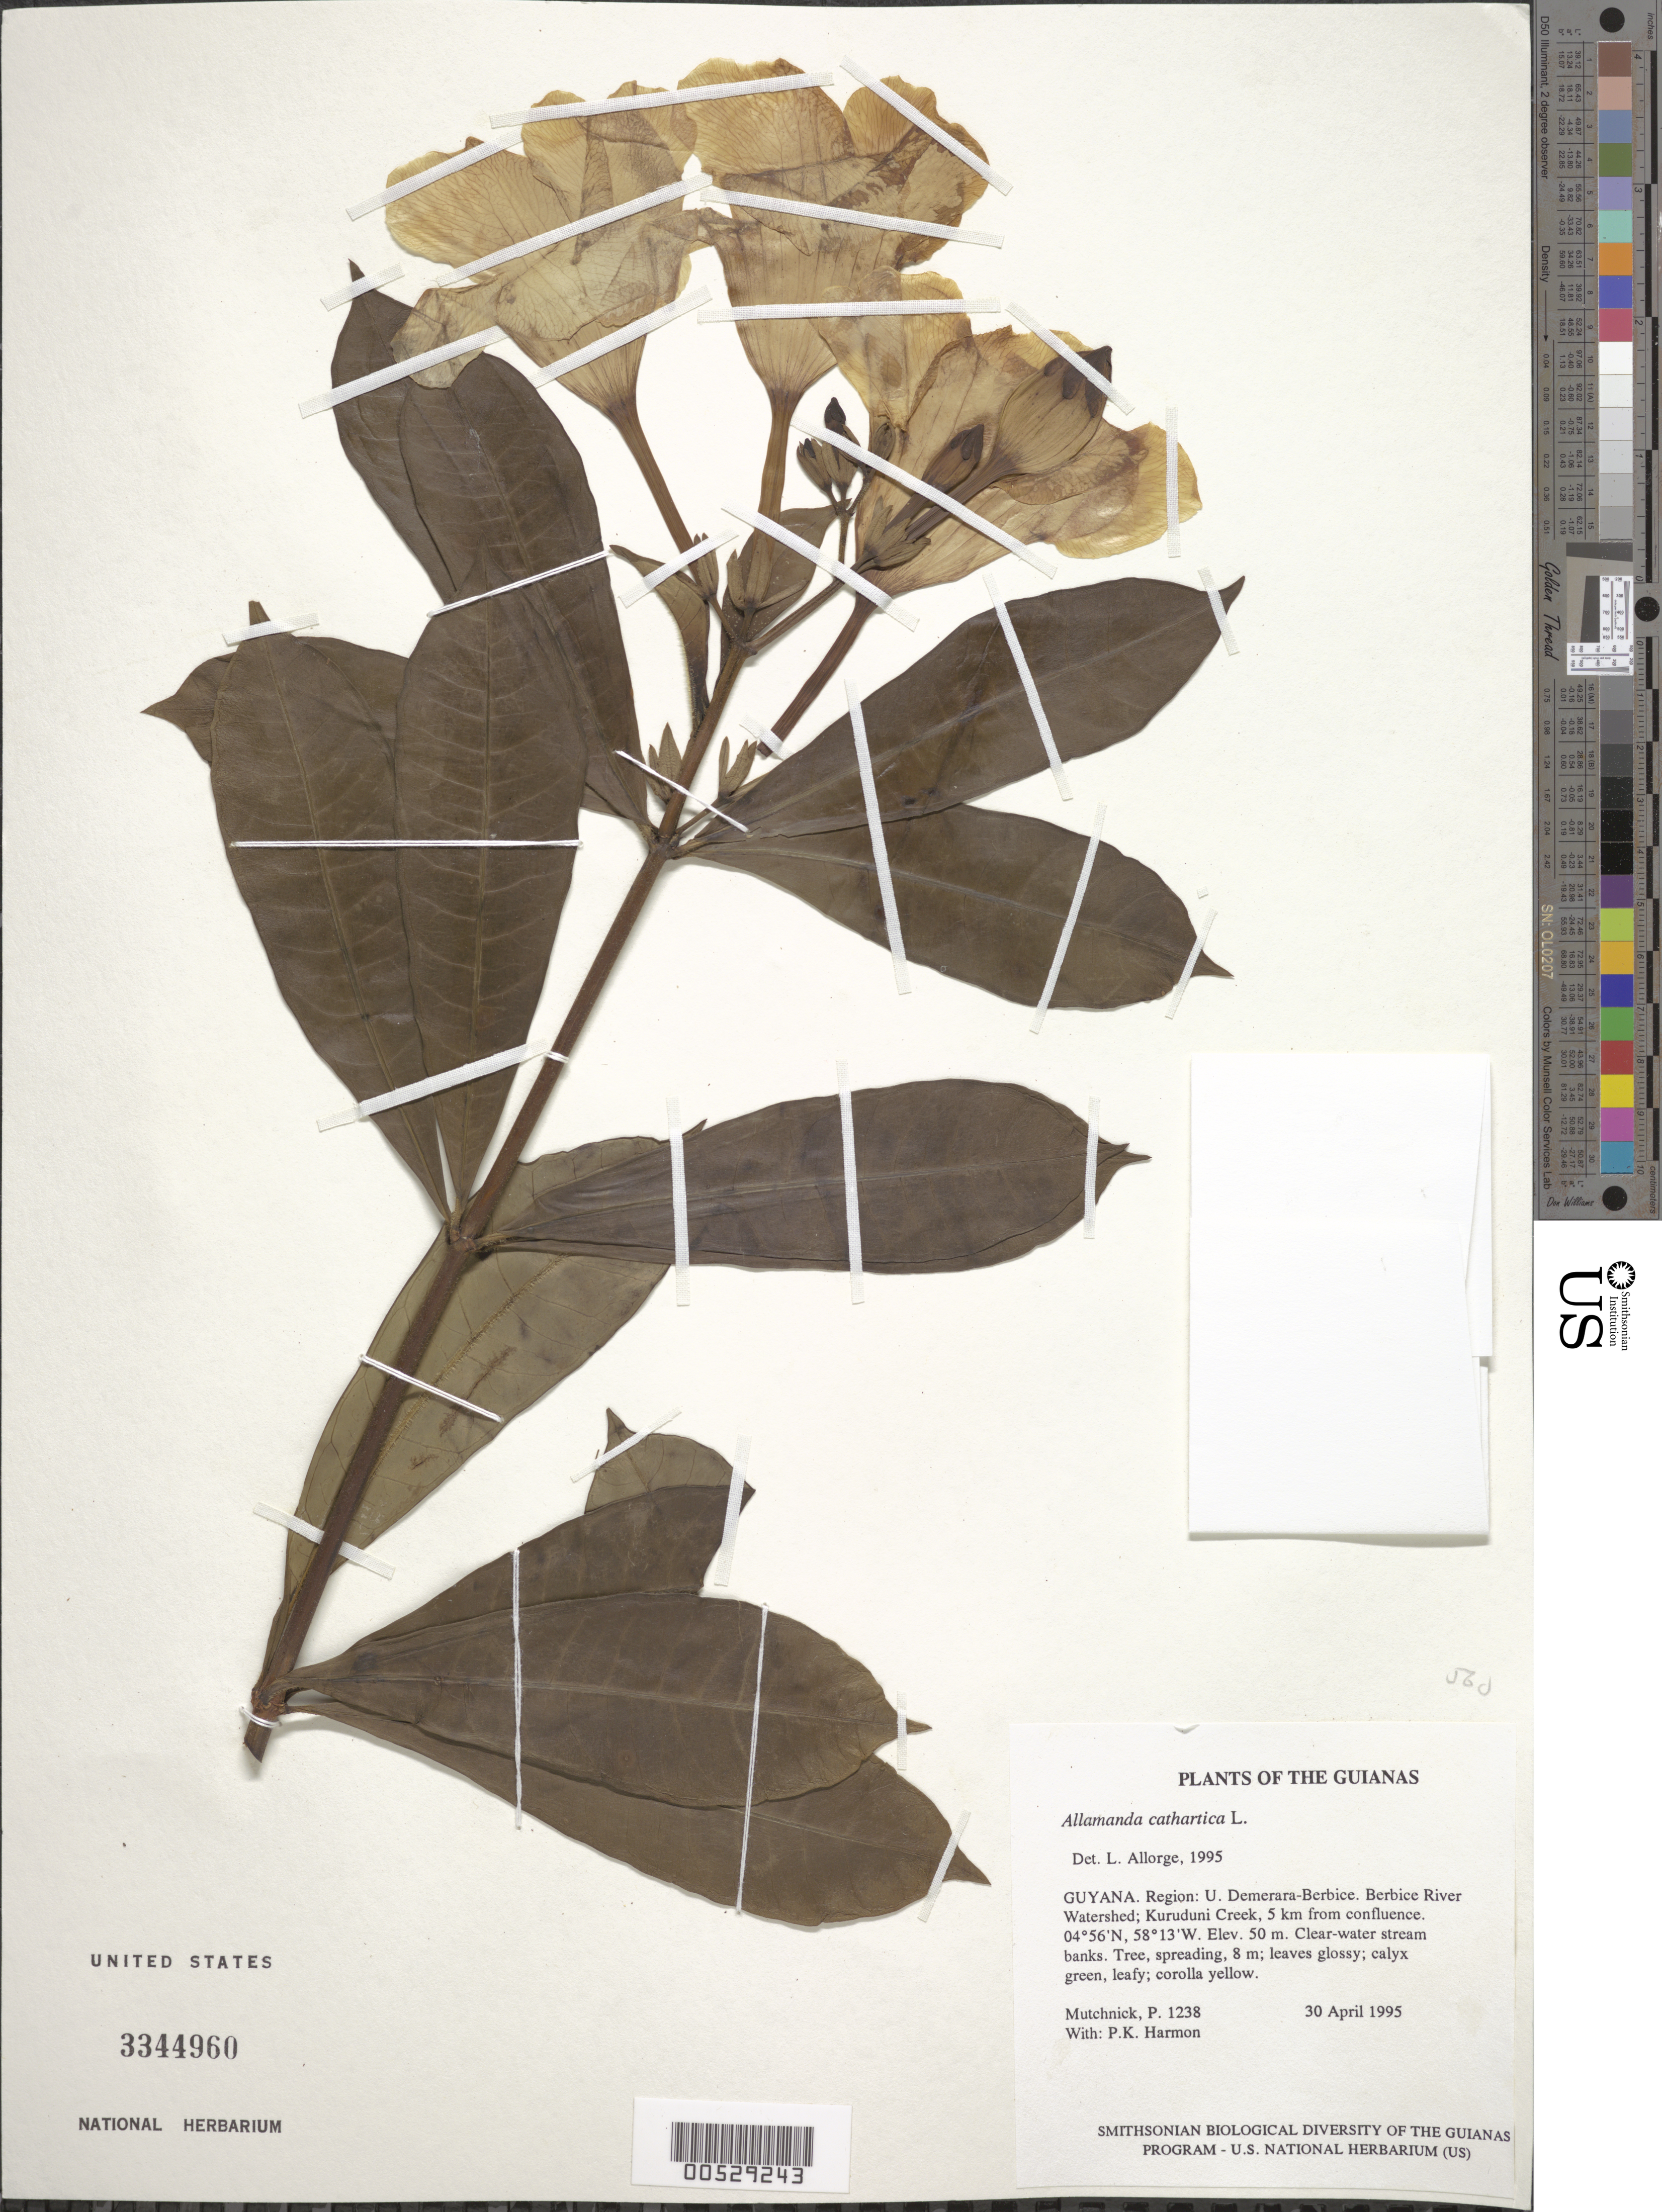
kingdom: Plantae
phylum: Tracheophyta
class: Magnoliopsida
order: Gentianales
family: Apocynaceae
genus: Allamanda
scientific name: Allamanda cathartica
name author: L.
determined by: Allorge, L.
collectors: P. Mutchnick & P. Harmon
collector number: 1238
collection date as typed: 30 April 1995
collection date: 1995-04-30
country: Guyana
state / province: U. Demerara-Berbice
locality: Berbice River Watershed; Kuruduni Creek, 5 km from confluence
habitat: Clear-water stream banks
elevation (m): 50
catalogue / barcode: US 3344960